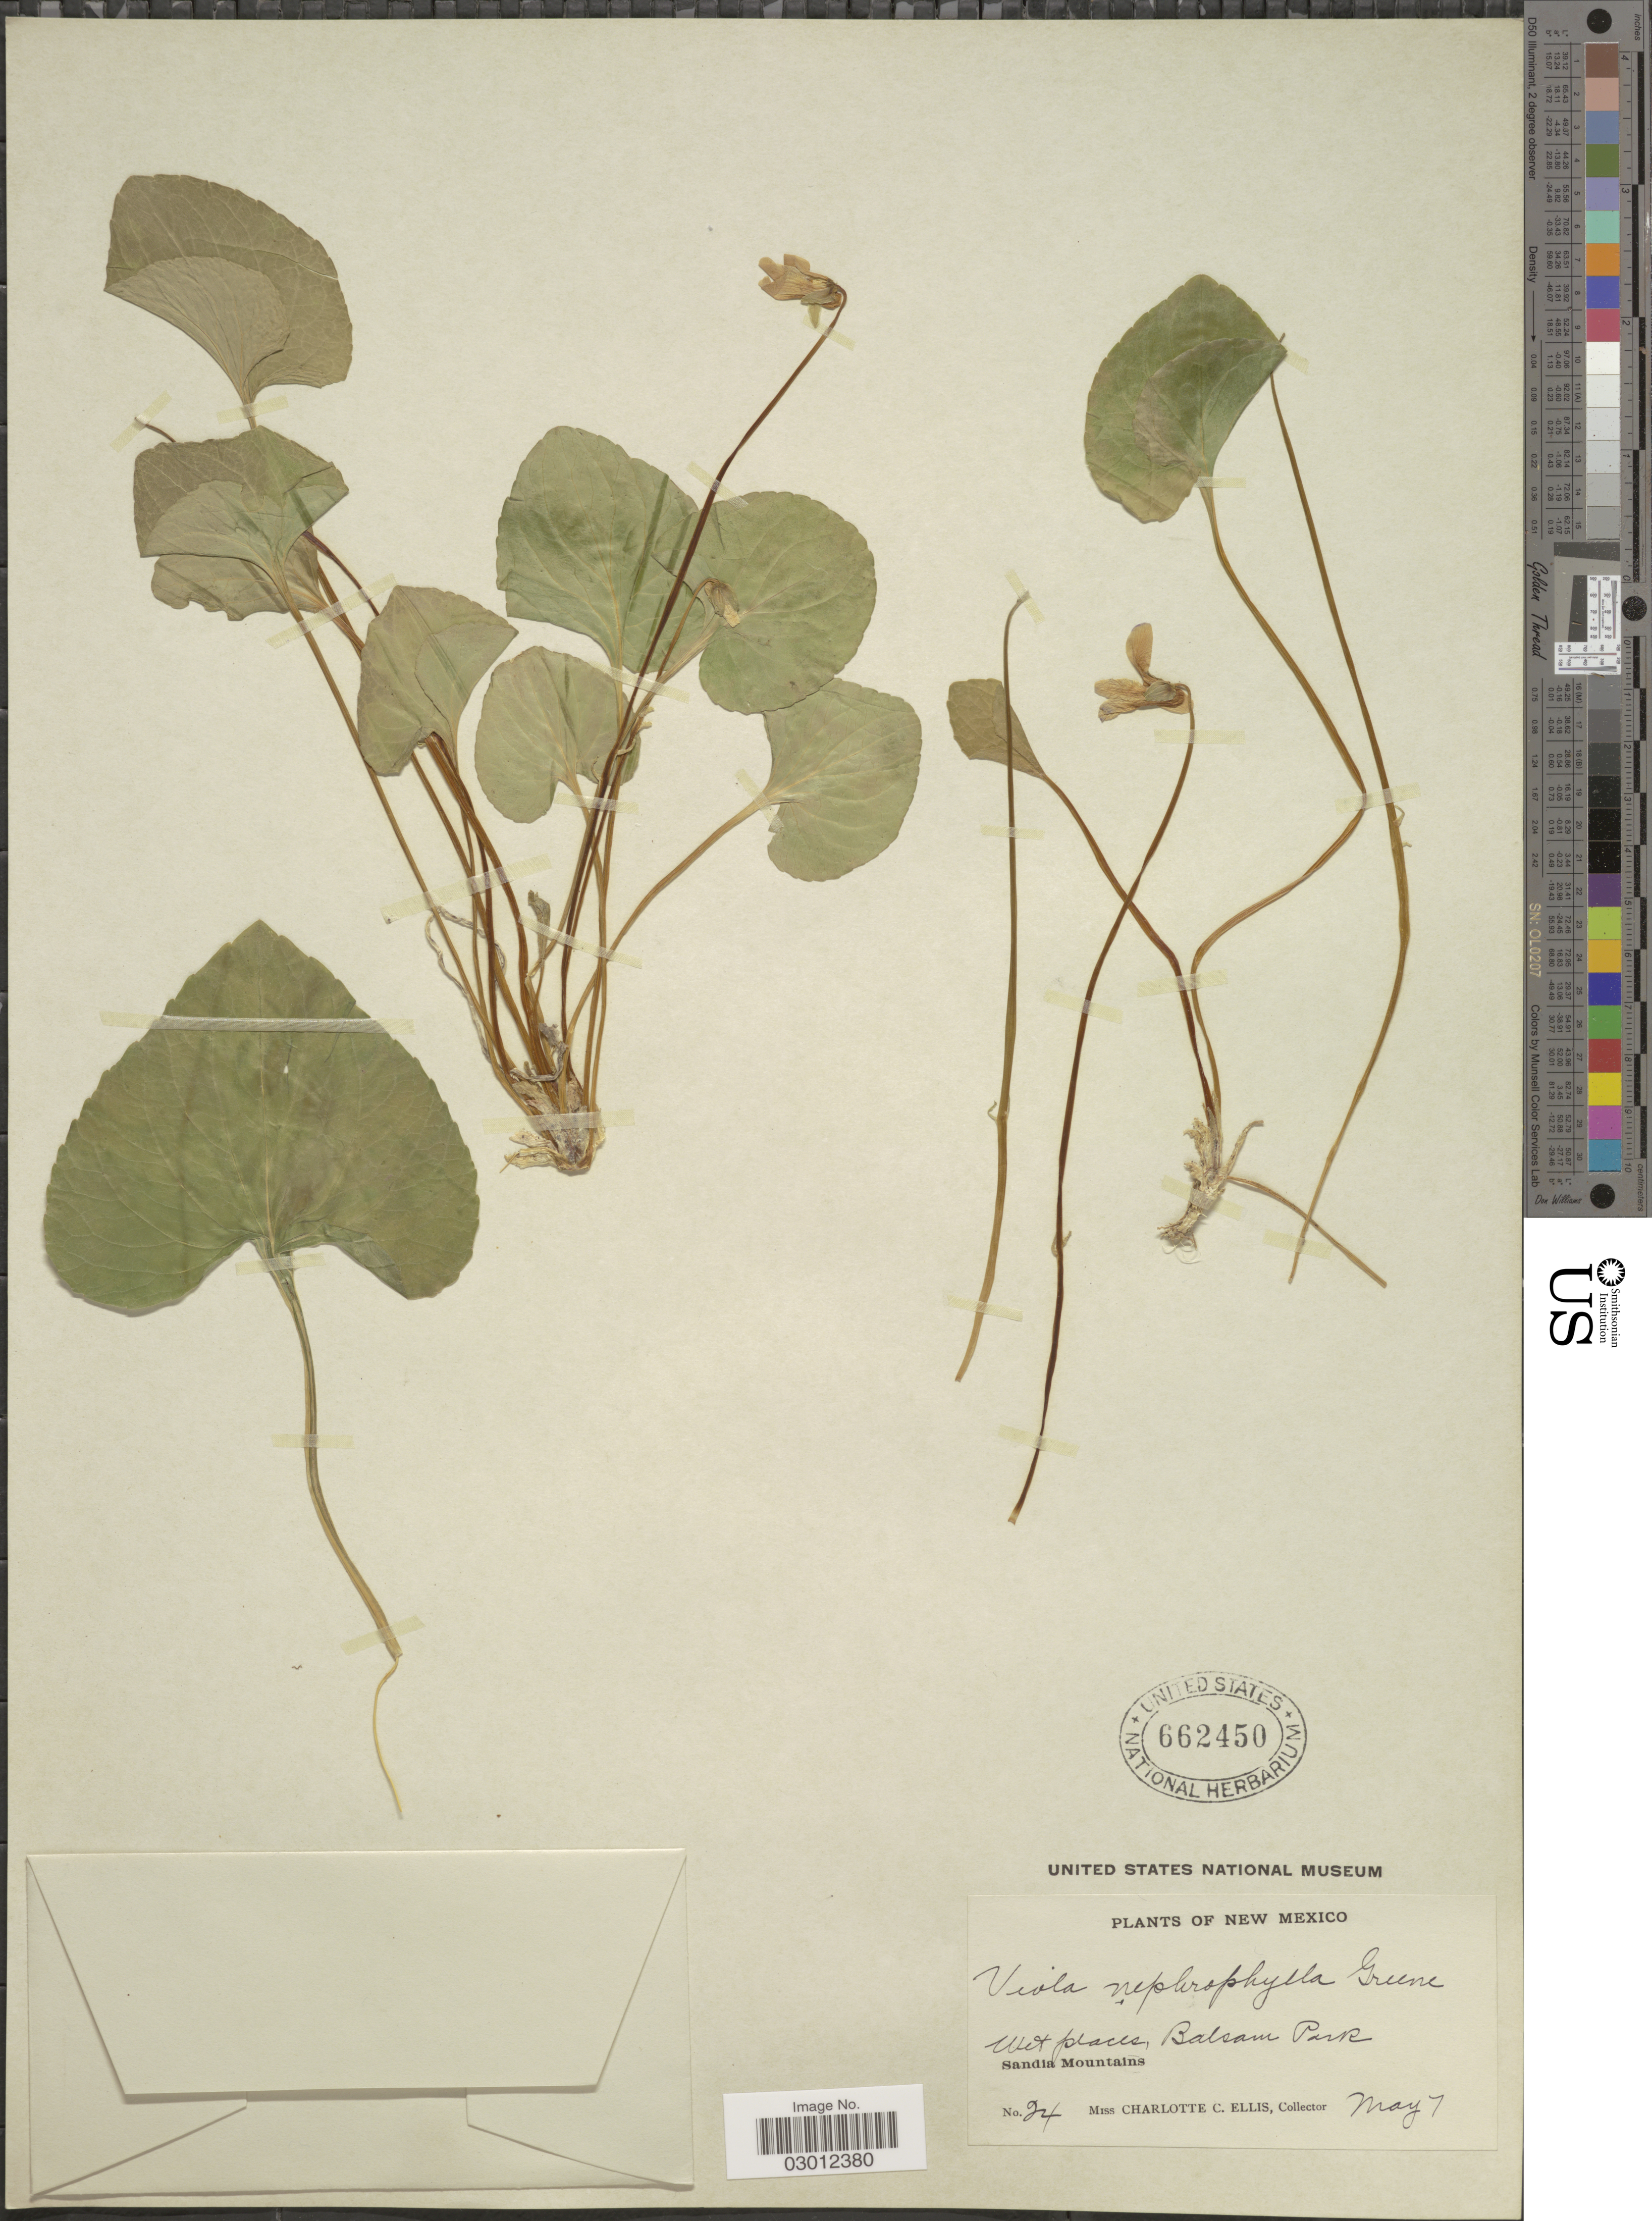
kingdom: Plantae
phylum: Tracheophyta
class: Magnoliopsida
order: Malpighiales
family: Violaceae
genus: Viola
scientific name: Viola nephrophylla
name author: Greene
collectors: C. C. Ellis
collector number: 24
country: United States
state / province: New Mexico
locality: Wet places, Balsam Park, Sandia Mountains.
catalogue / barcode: US 662450